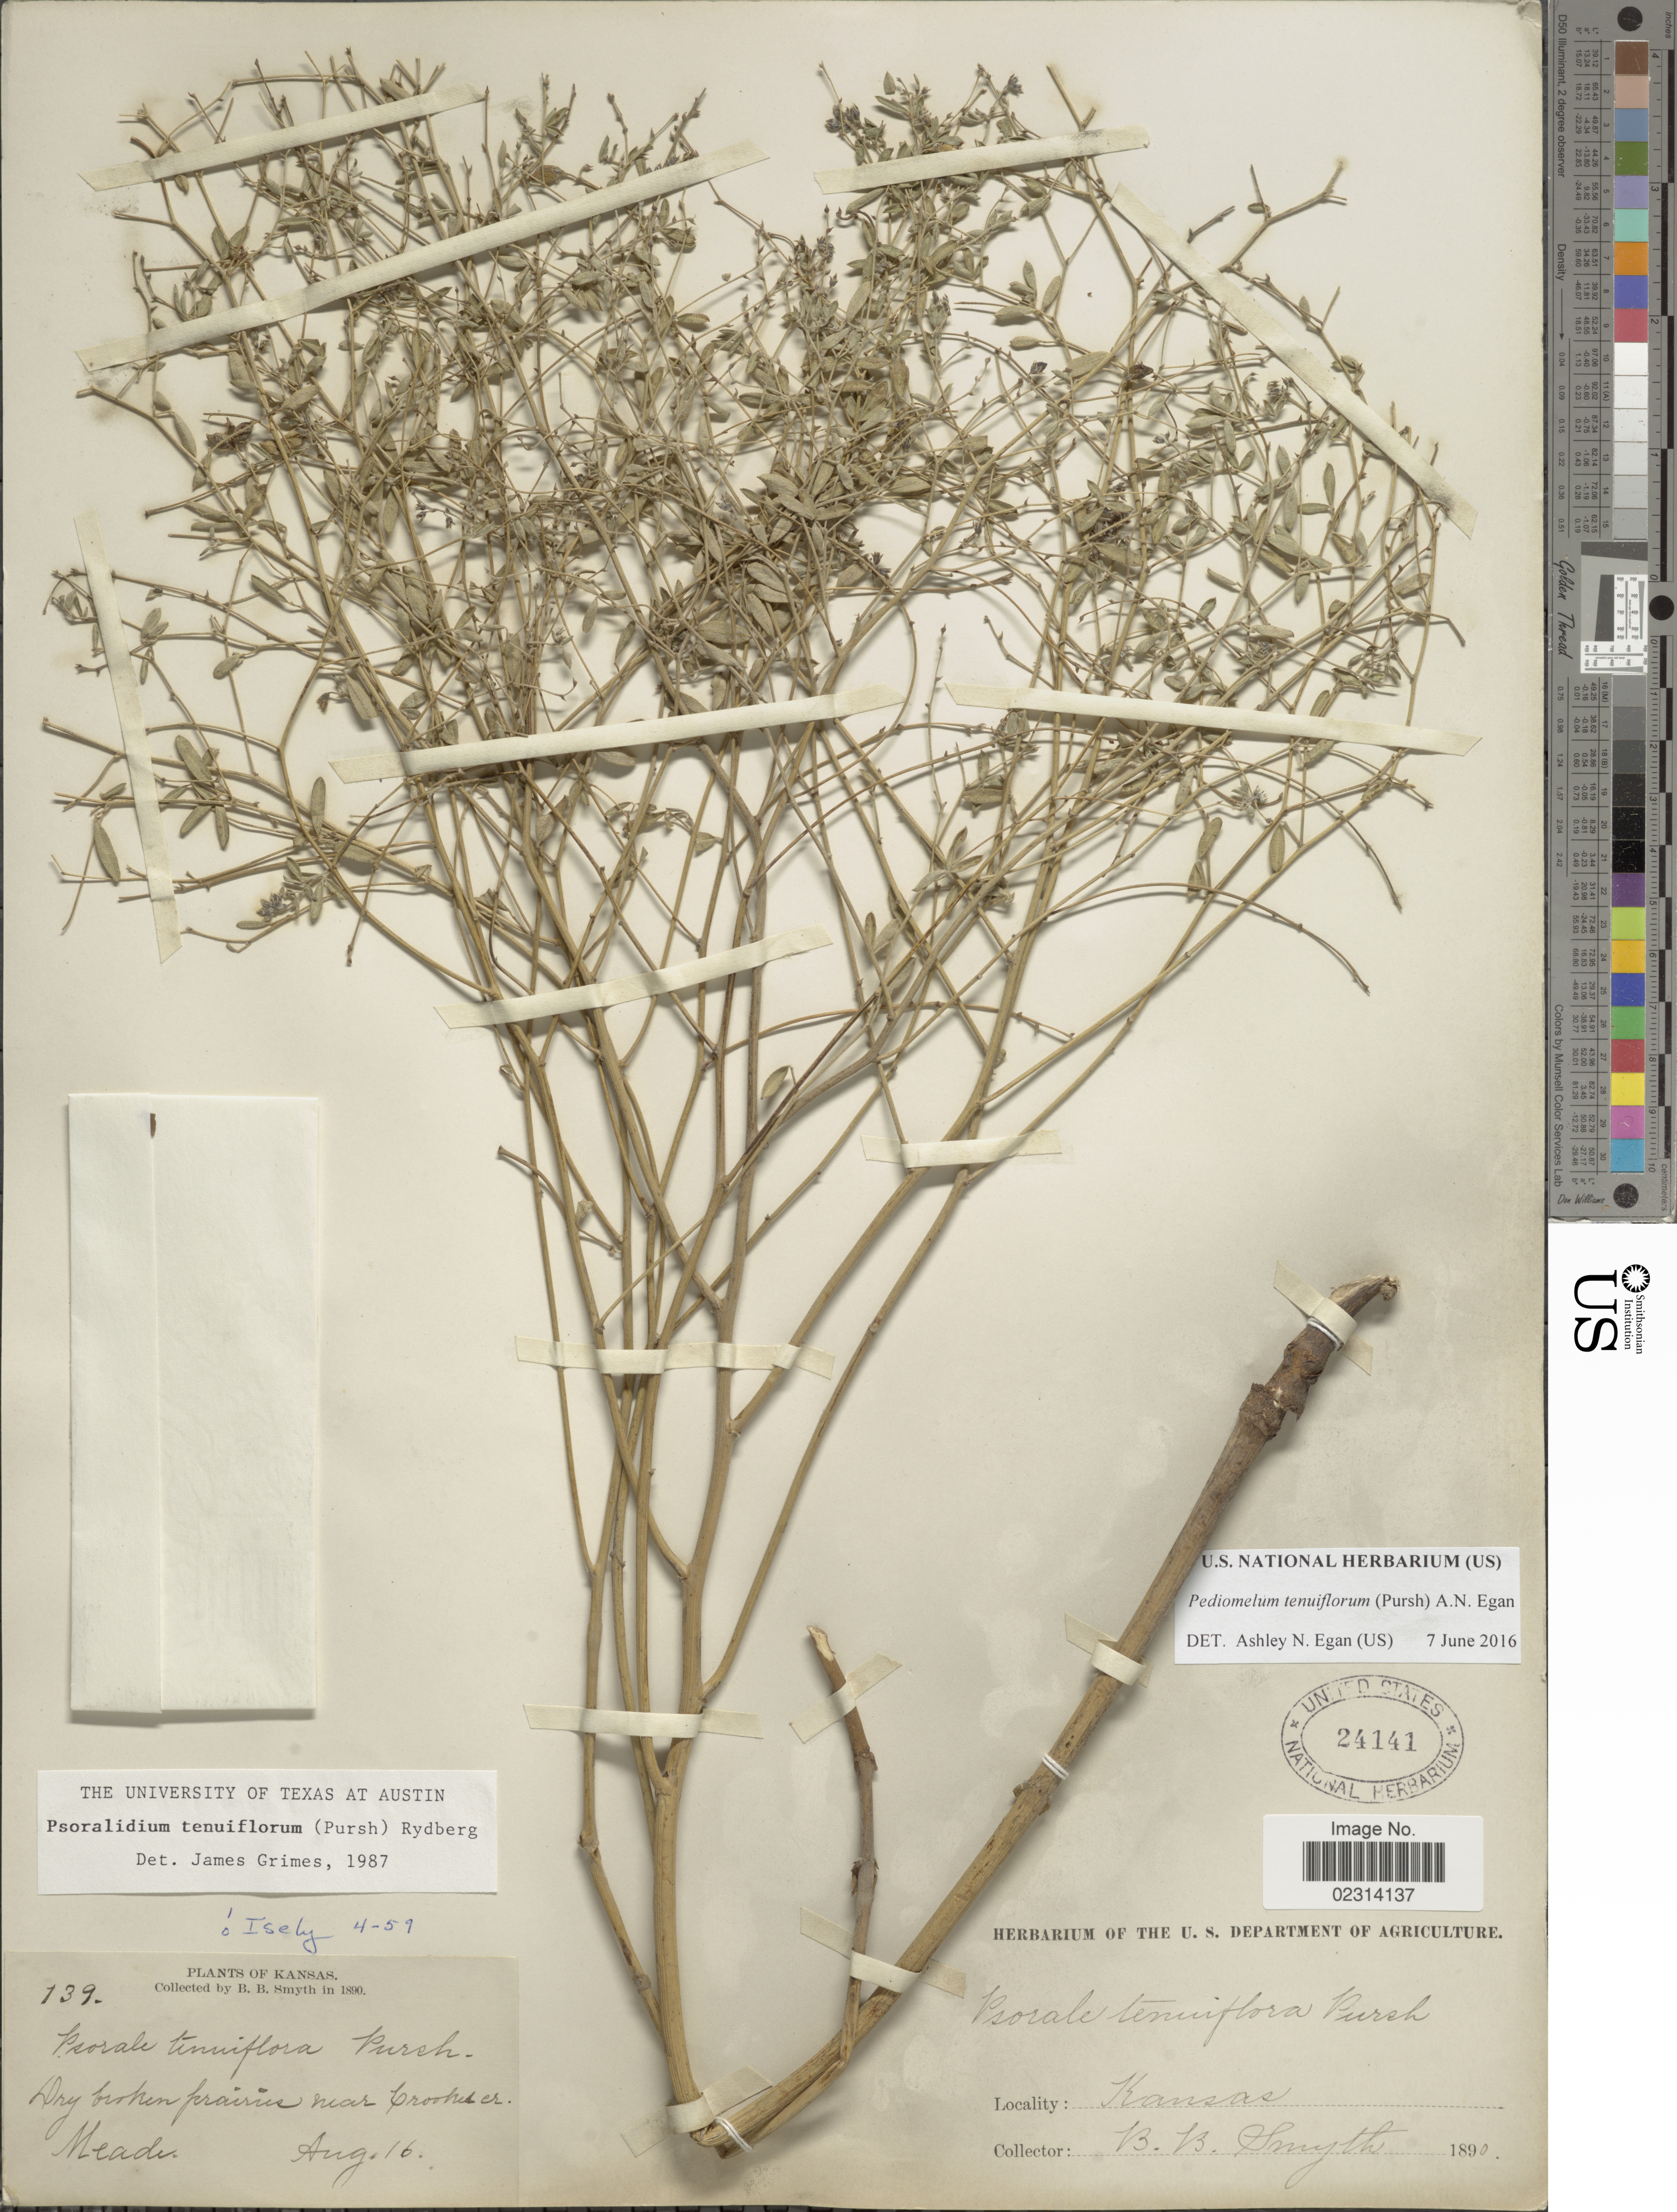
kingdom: Plantae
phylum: Tracheophyta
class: Magnoliopsida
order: Fabales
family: Fabaceae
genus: Psoralidium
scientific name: Psoralidium tenuiflorum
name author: (Pursh) Rydb.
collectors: B. Smyth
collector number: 139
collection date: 1890-08-16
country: United States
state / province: Kansas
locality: Meade. near Crooked cr.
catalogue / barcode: US 24141